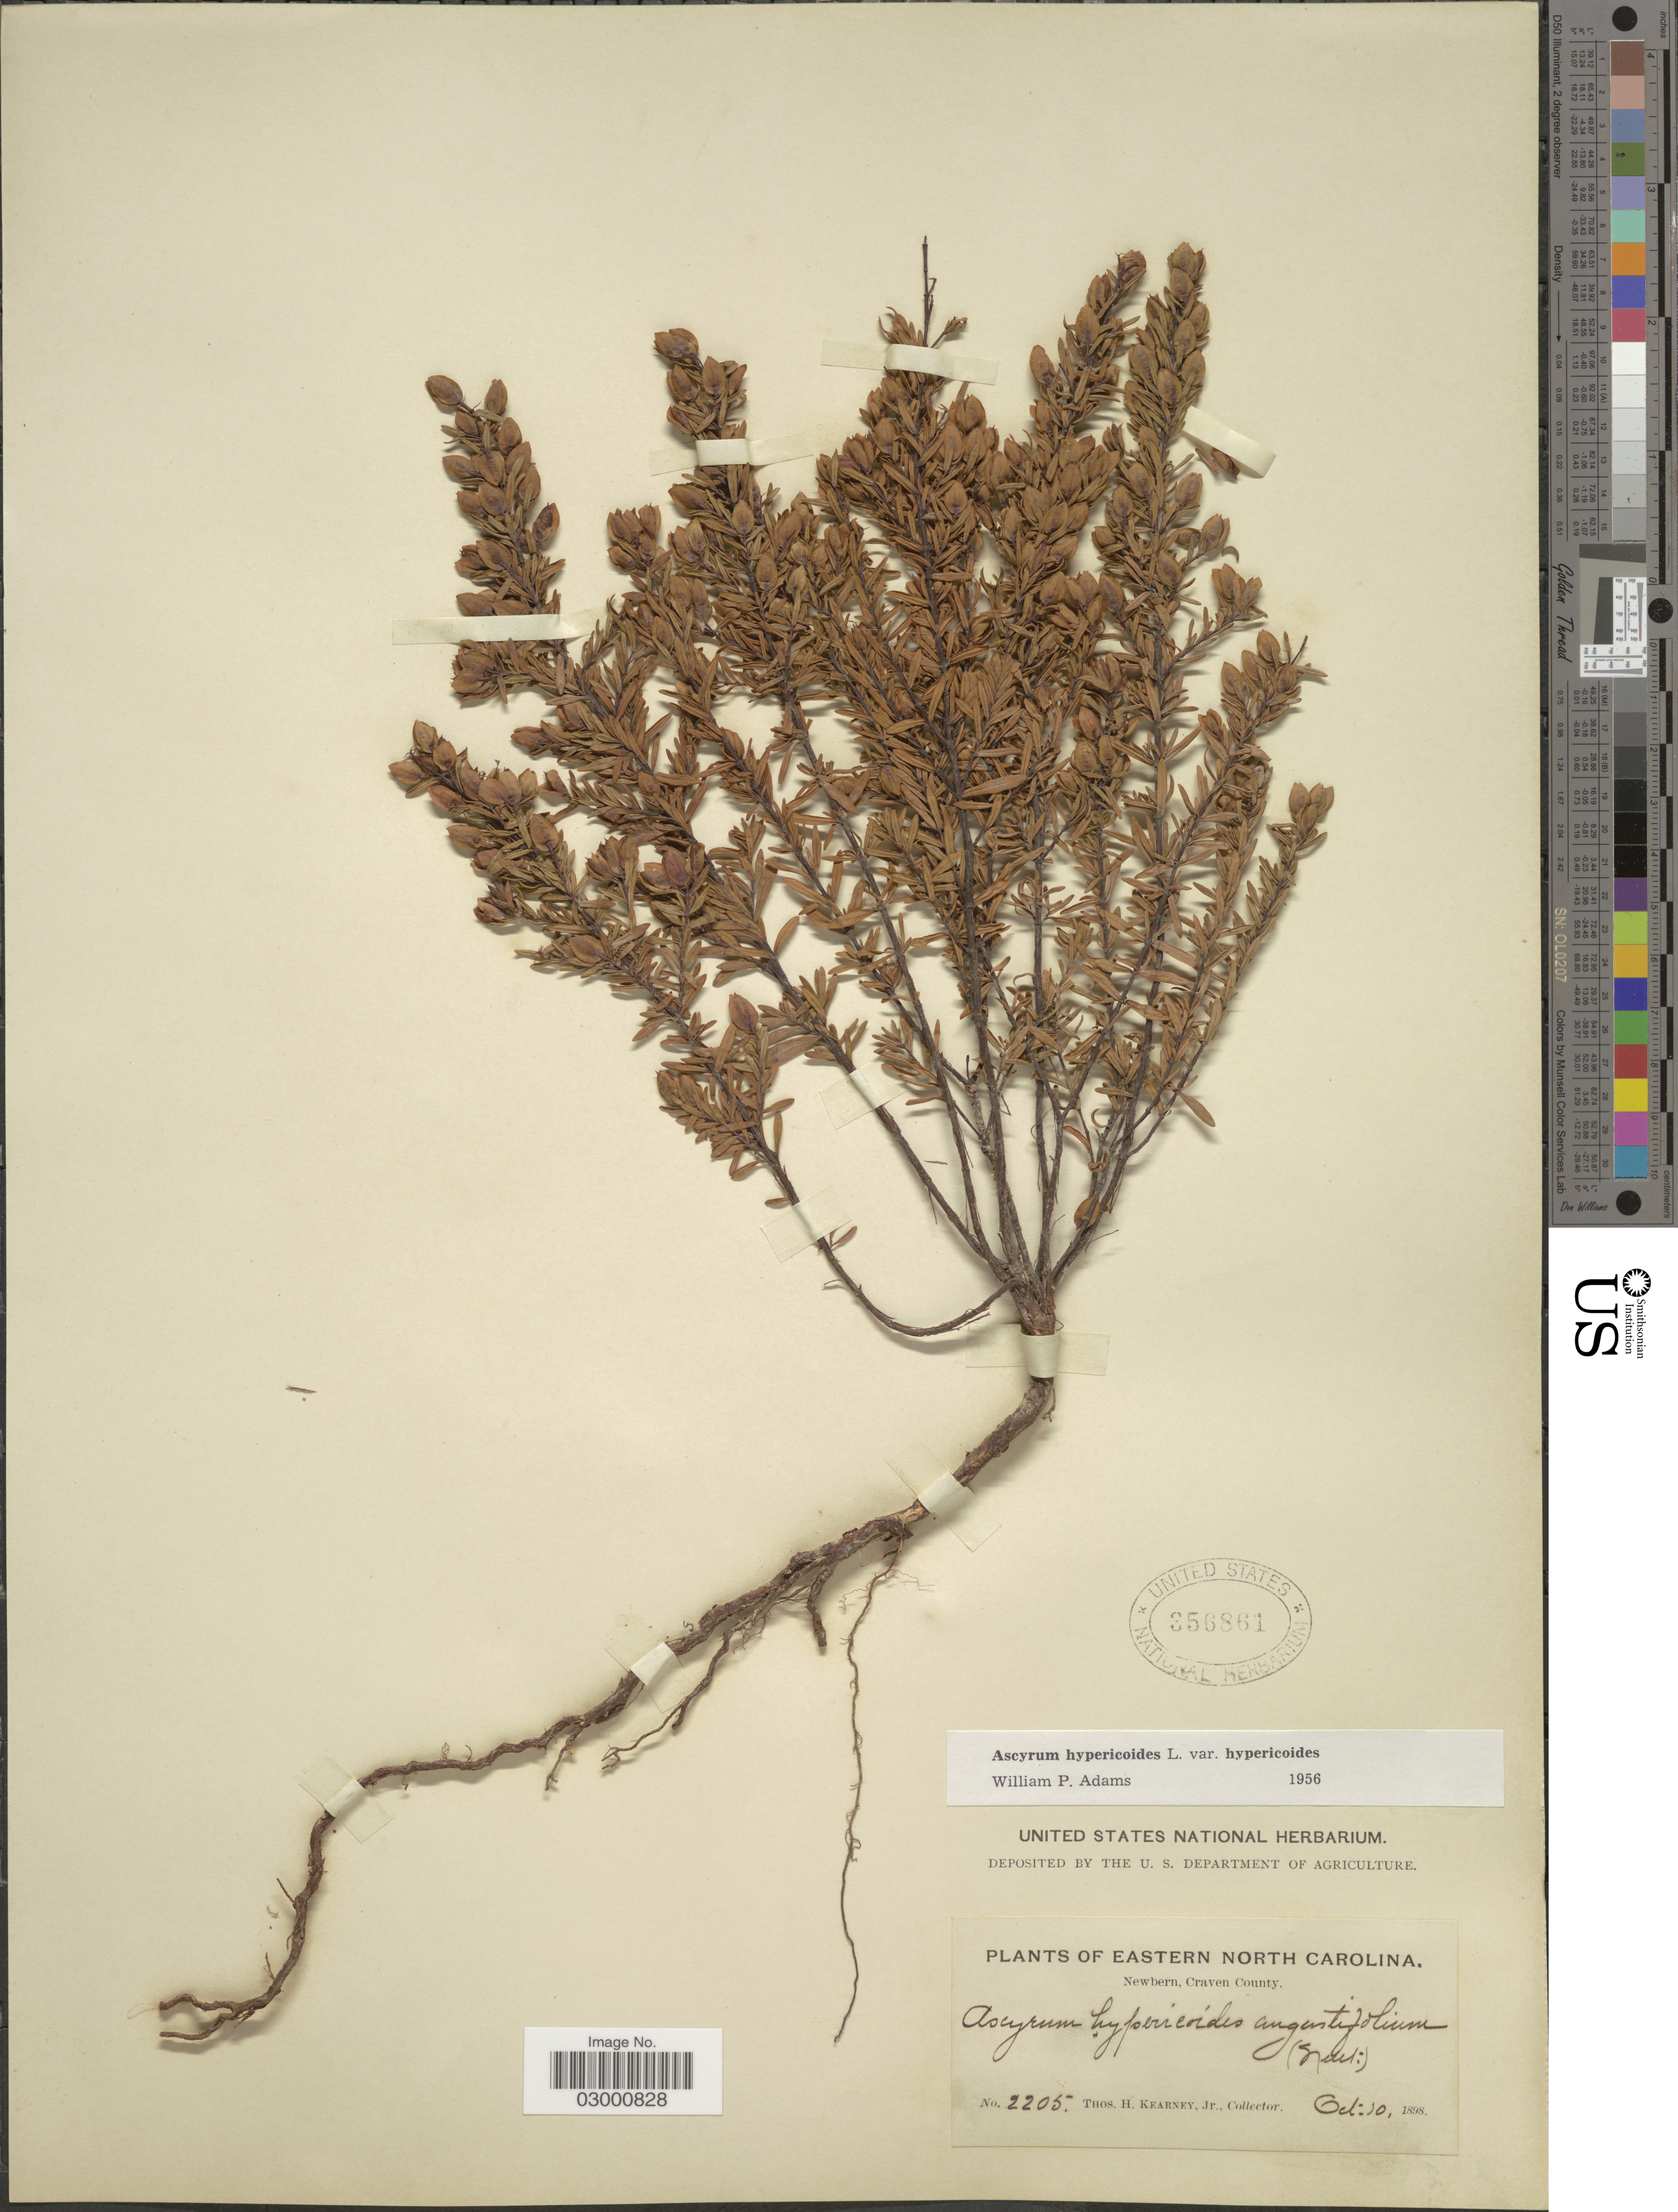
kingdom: Plantae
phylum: Tracheophyta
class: Magnoliopsida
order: Malpighiales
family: Hypericaceae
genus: Hypericum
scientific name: Hypericum hypericoides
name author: (L.) Crantz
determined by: Strong, Mark T., (BOT), Smithsonian Institution - National Museum of Natural History (UNITED STATES)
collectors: T. H. Kearney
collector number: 2205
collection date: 1898-10-10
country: United States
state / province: North Carolina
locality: Eastern North Carolina. Newbern, Craven County.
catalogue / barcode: US 356861